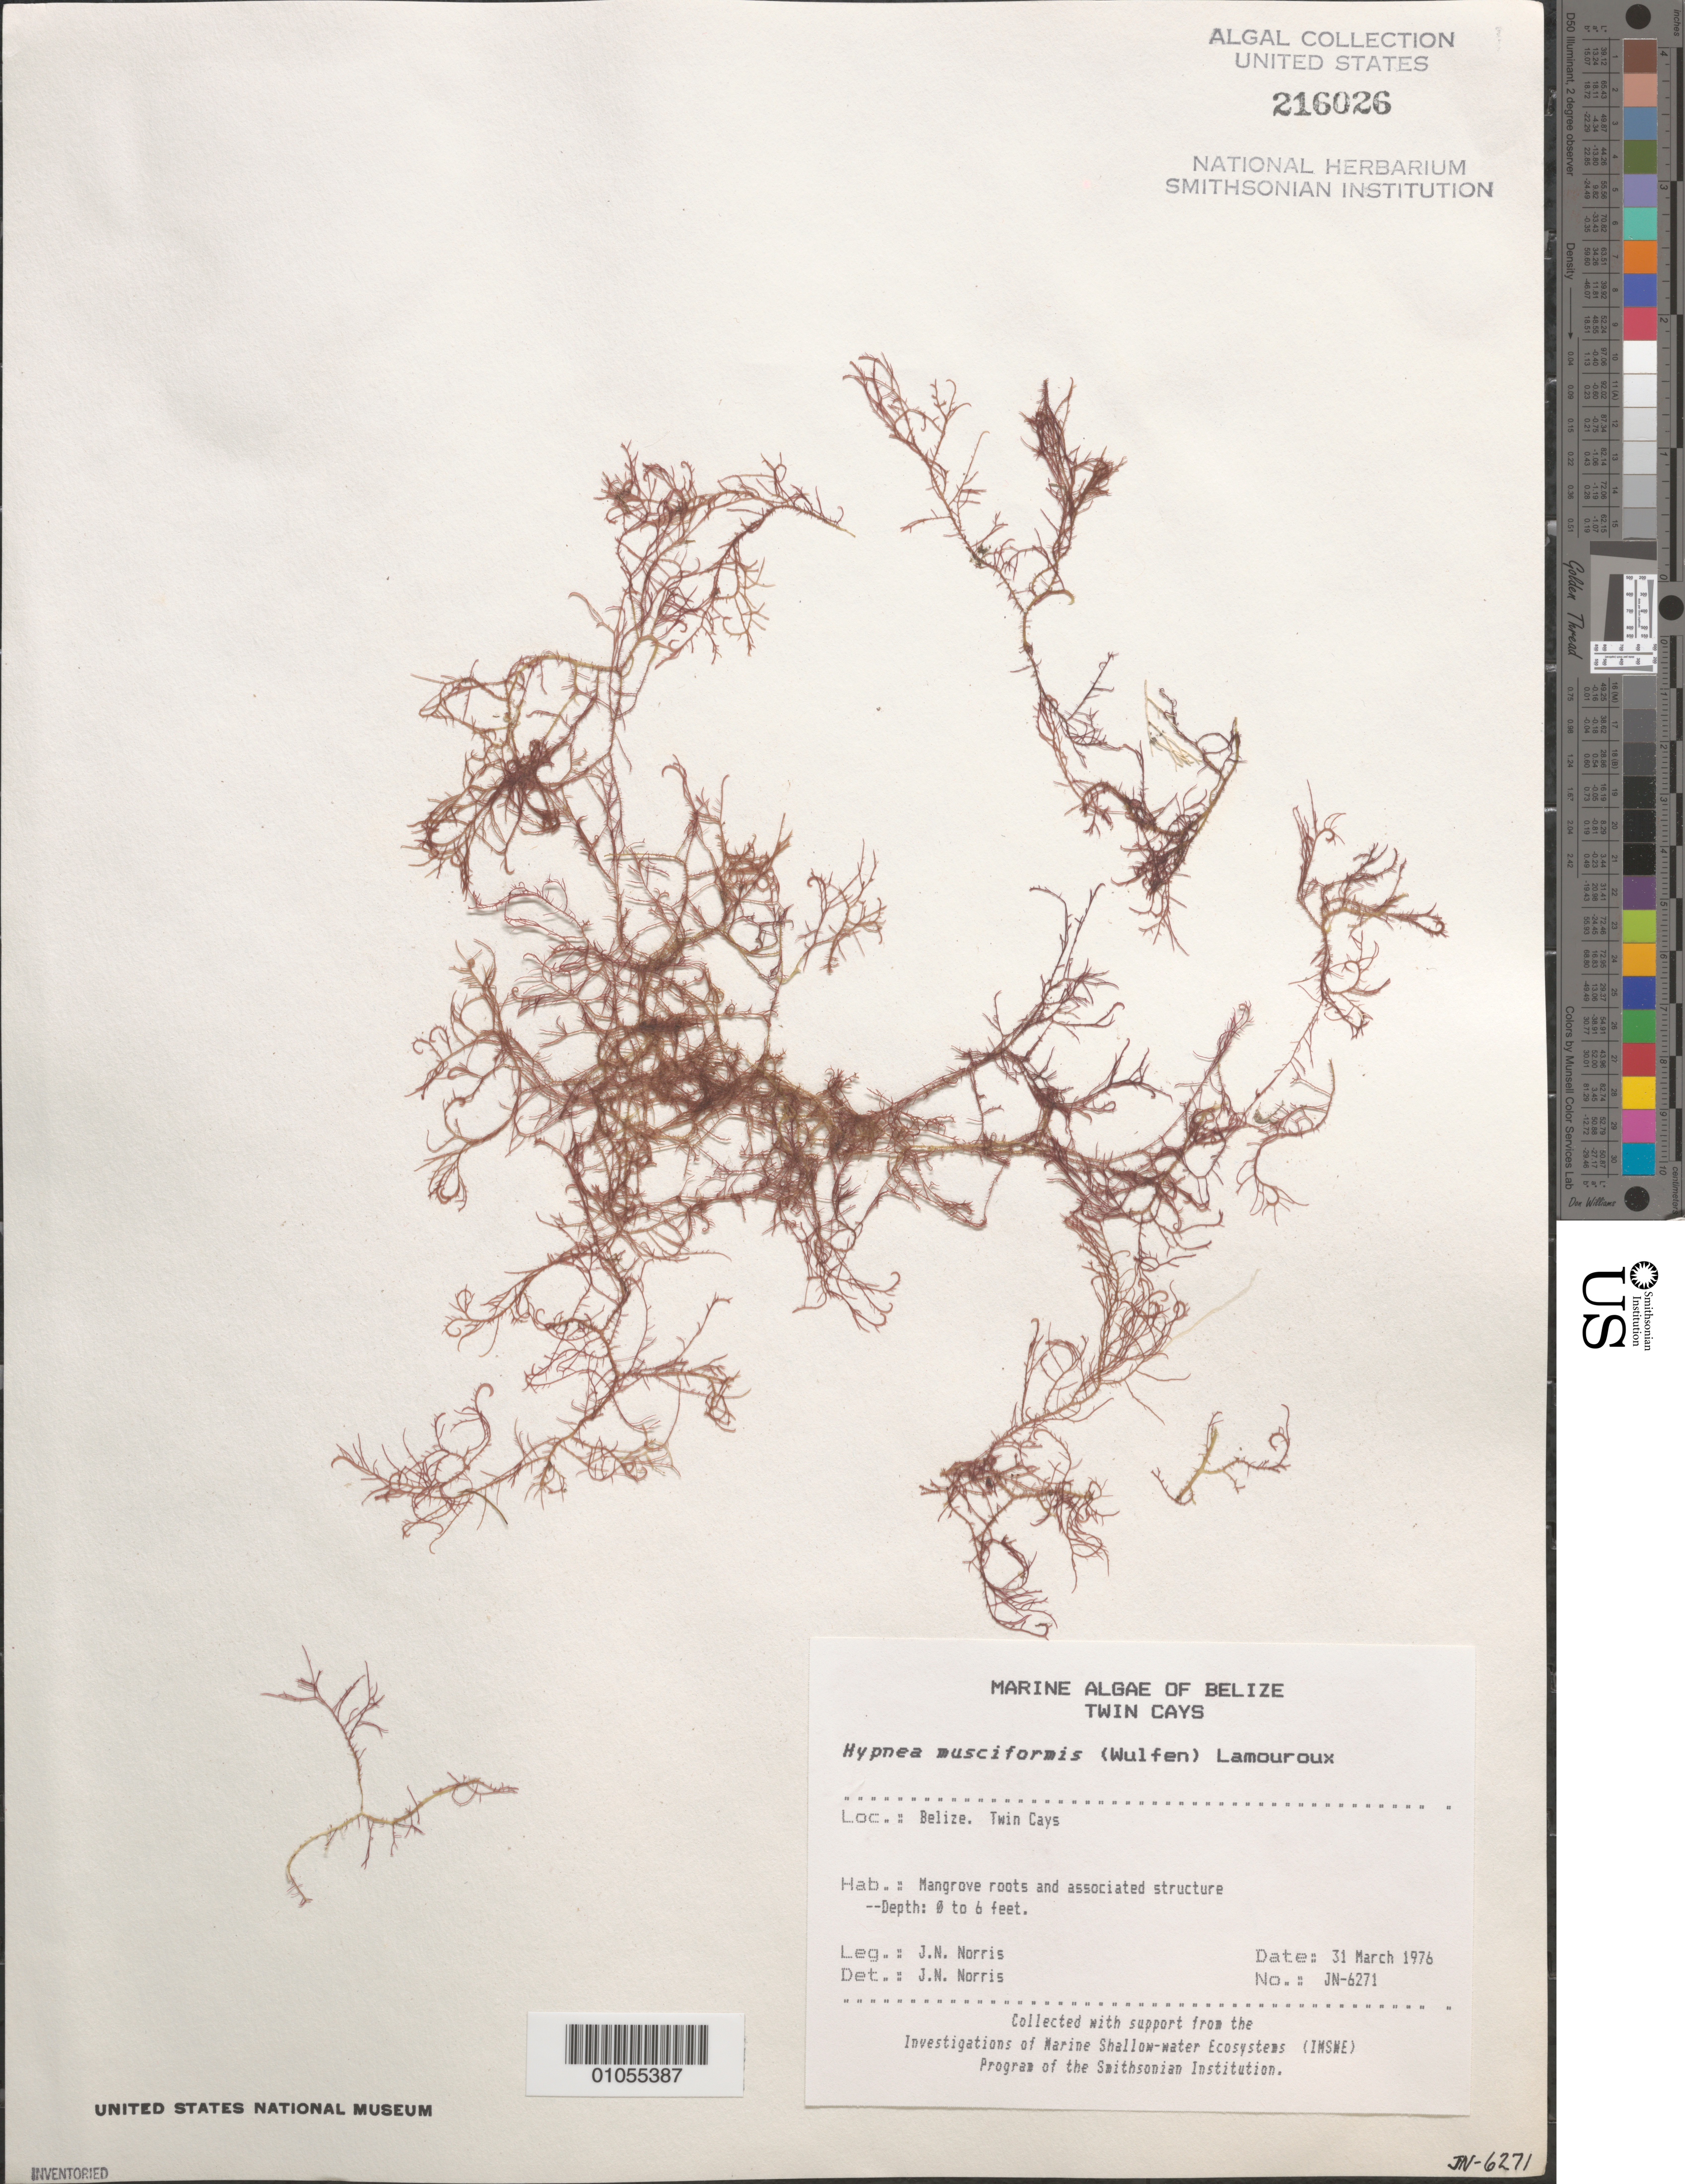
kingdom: Plantae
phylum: Rhodophyta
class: Florideophyceae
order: Gigartinales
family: Cystocloniaceae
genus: Hypnea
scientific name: Hypnea musciformis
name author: (Wulfen) J.V.Lamouroux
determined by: Norris, James N.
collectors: J. N. Norris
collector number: JN-6271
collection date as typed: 31 Mar 1976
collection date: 1976-03-31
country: Belize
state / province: Stann Creek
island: Twin Cays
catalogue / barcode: US 216026